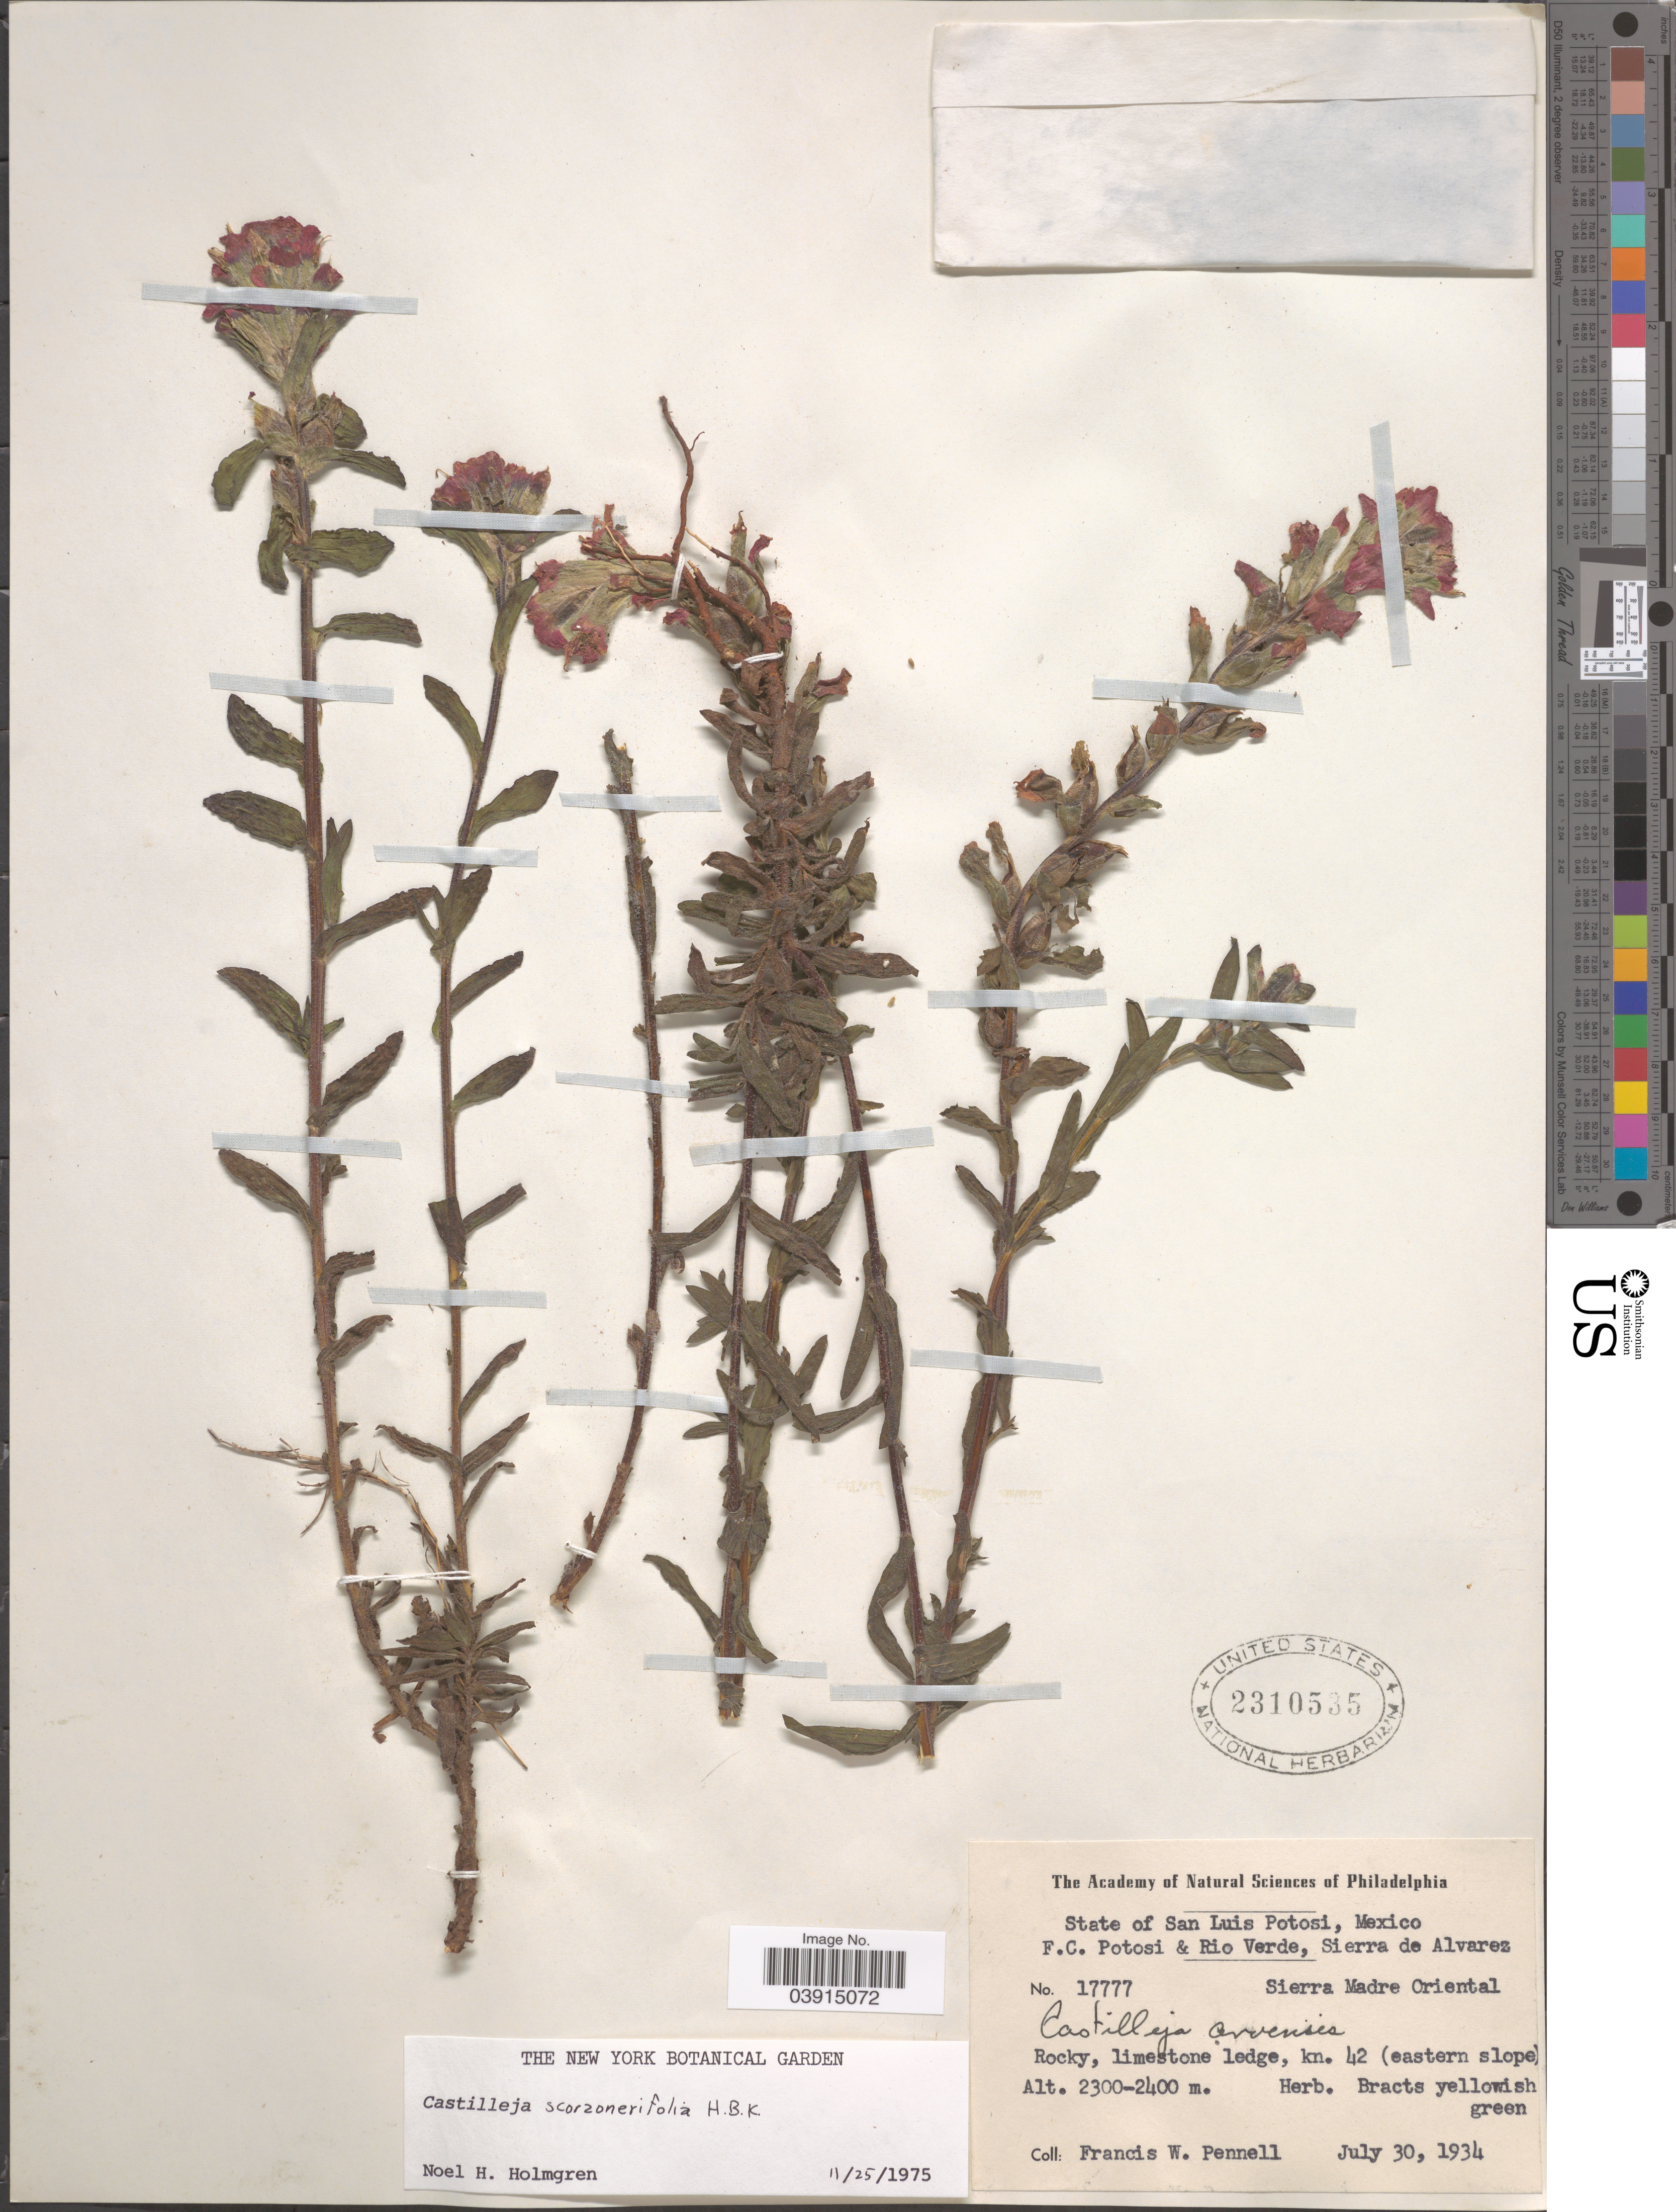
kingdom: Plantae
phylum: Tracheophyta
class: Magnoliopsida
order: Lamiales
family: Orobanchaceae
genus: Castilleja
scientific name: Castilleja arvensis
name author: Schltdl. & Cham.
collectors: F. W. Pennell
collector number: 17777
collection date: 1934-07-30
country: Mexico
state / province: San Luis Potosí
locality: F.C. Potosi & Rio Verde, Sierra de Alvarez. Sierra Madre Oriental. Rocky, limestone ledge, kn. 42 (eastern slope).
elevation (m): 2300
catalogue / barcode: US 2310535